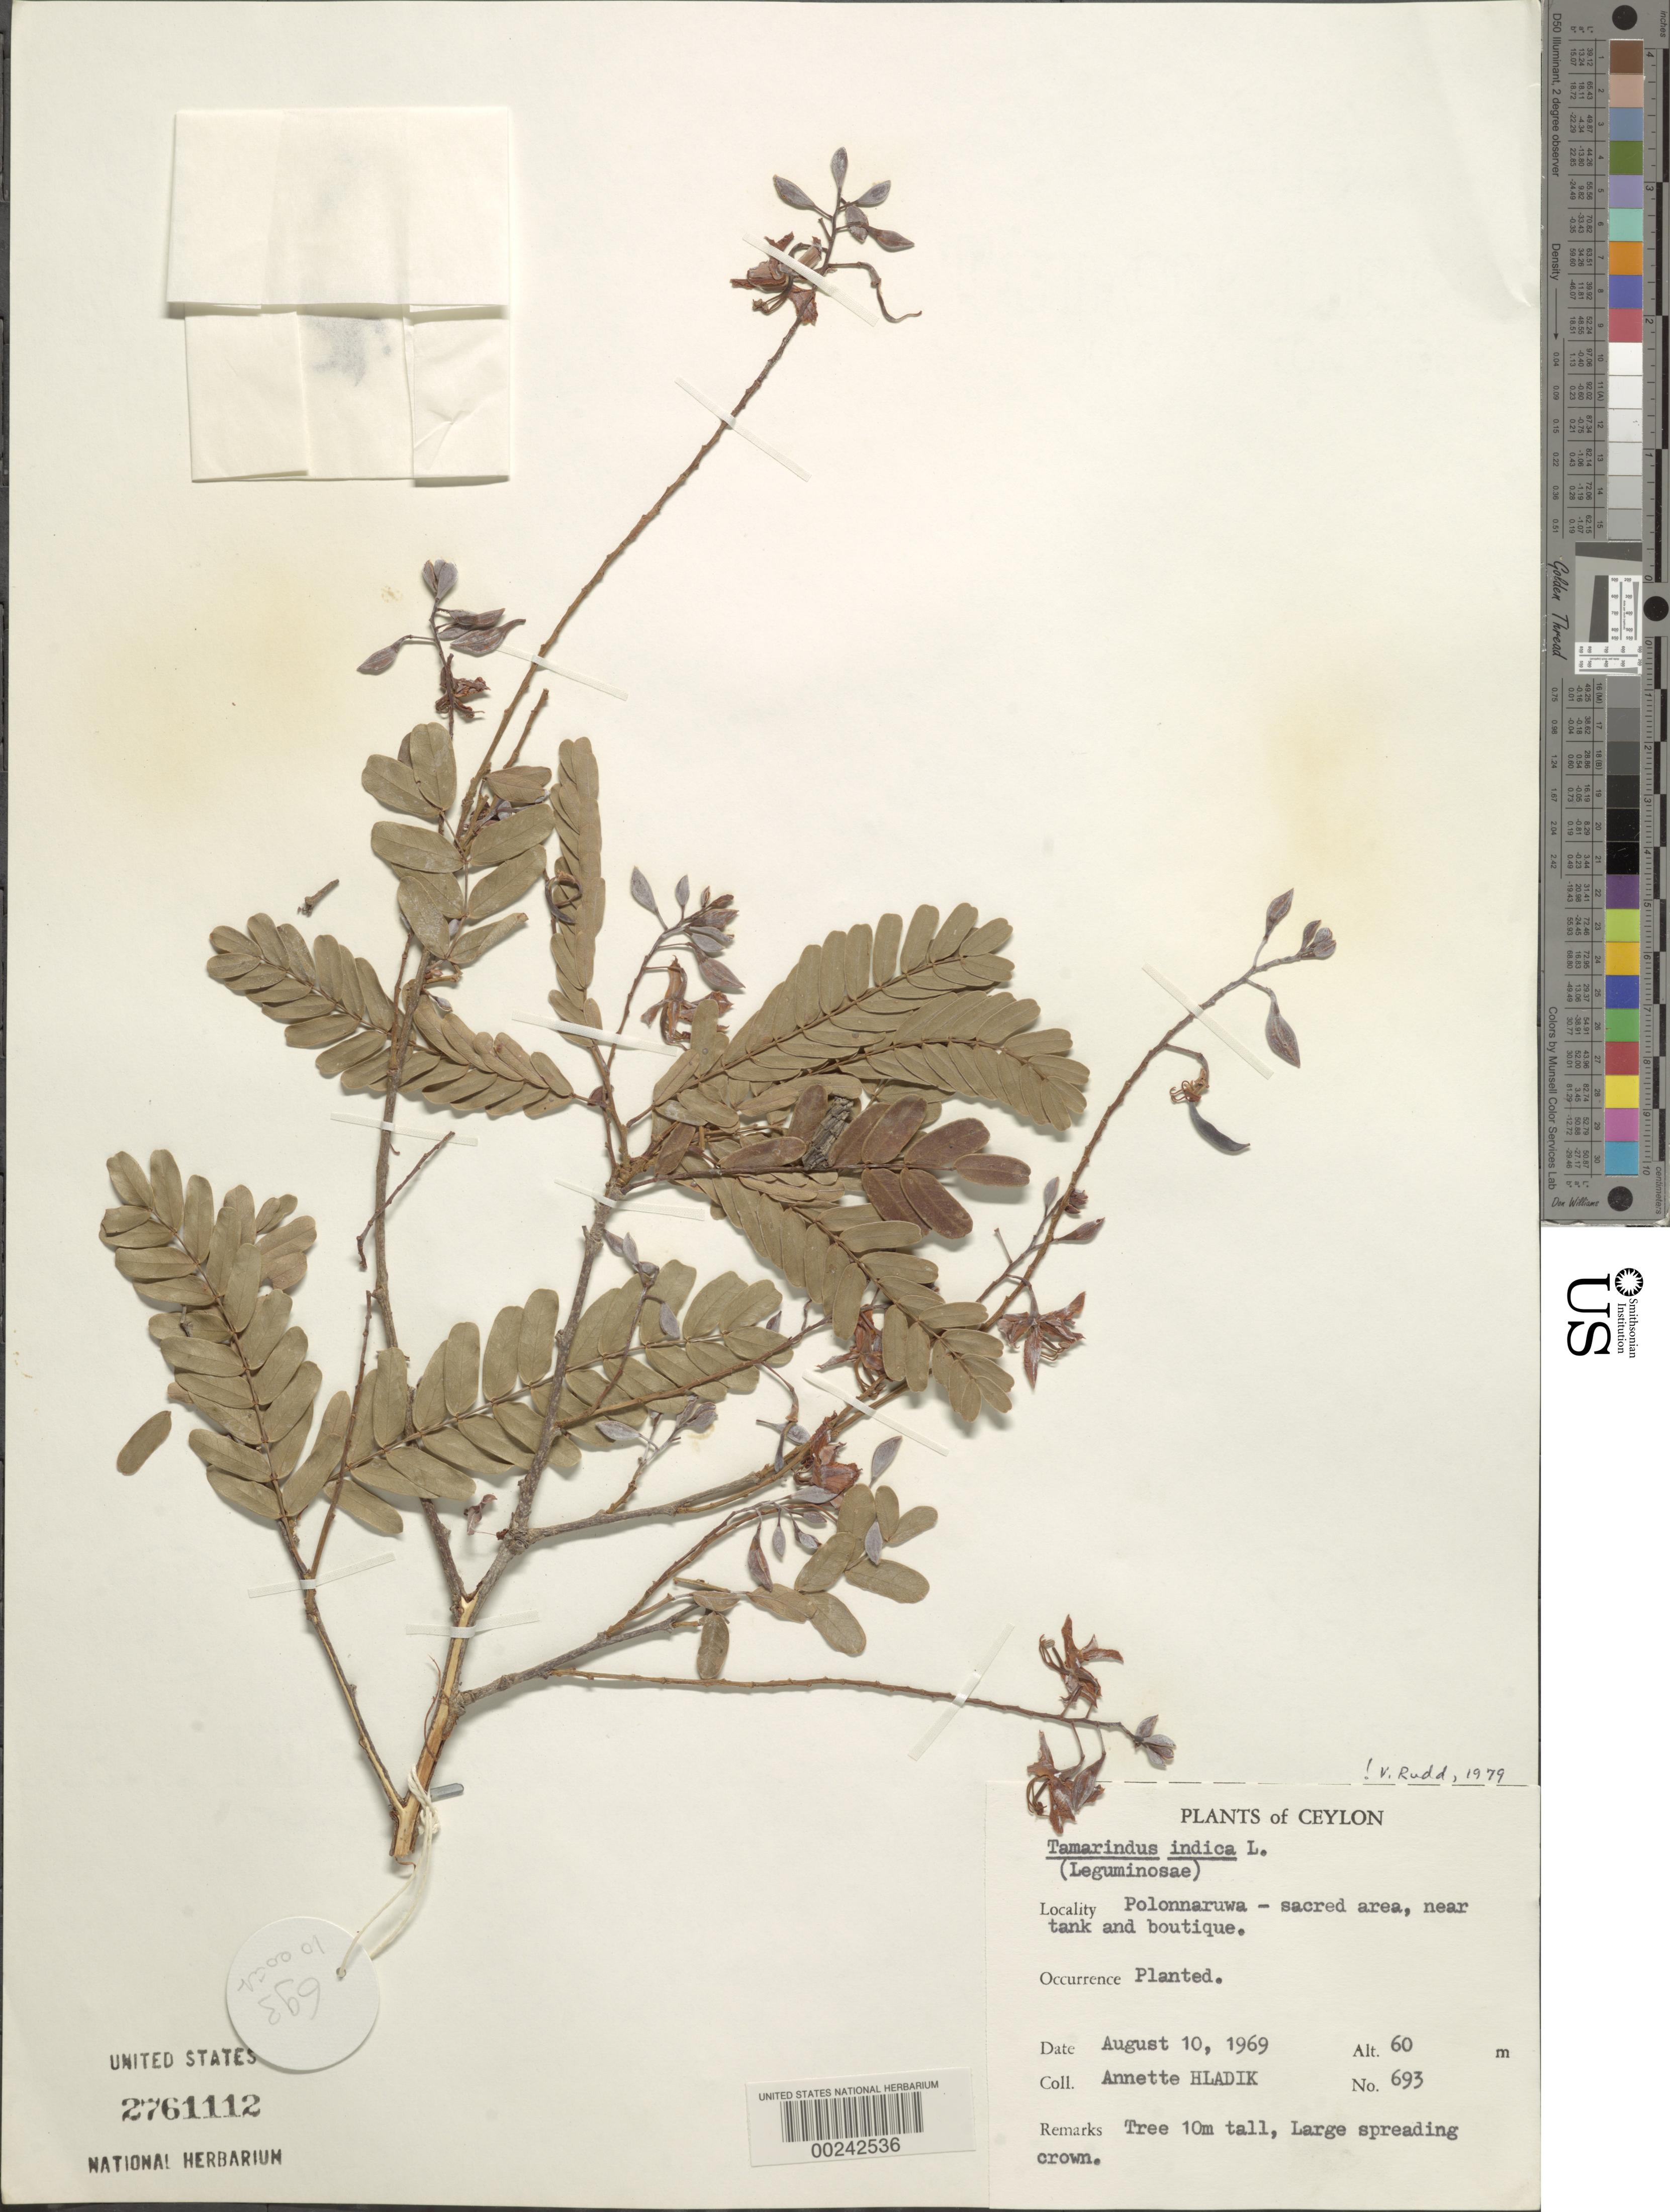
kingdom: Plantae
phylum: Tracheophyta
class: Magnoliopsida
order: Fabales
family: Fabaceae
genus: Tamarindus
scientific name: Tamarindus indica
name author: L.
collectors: A. Hladik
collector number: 693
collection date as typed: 10 Aug 1969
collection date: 1969-08-10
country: Sri Lanka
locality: Polonaruwa - sacred area, near tank and boutique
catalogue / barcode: US 2761112